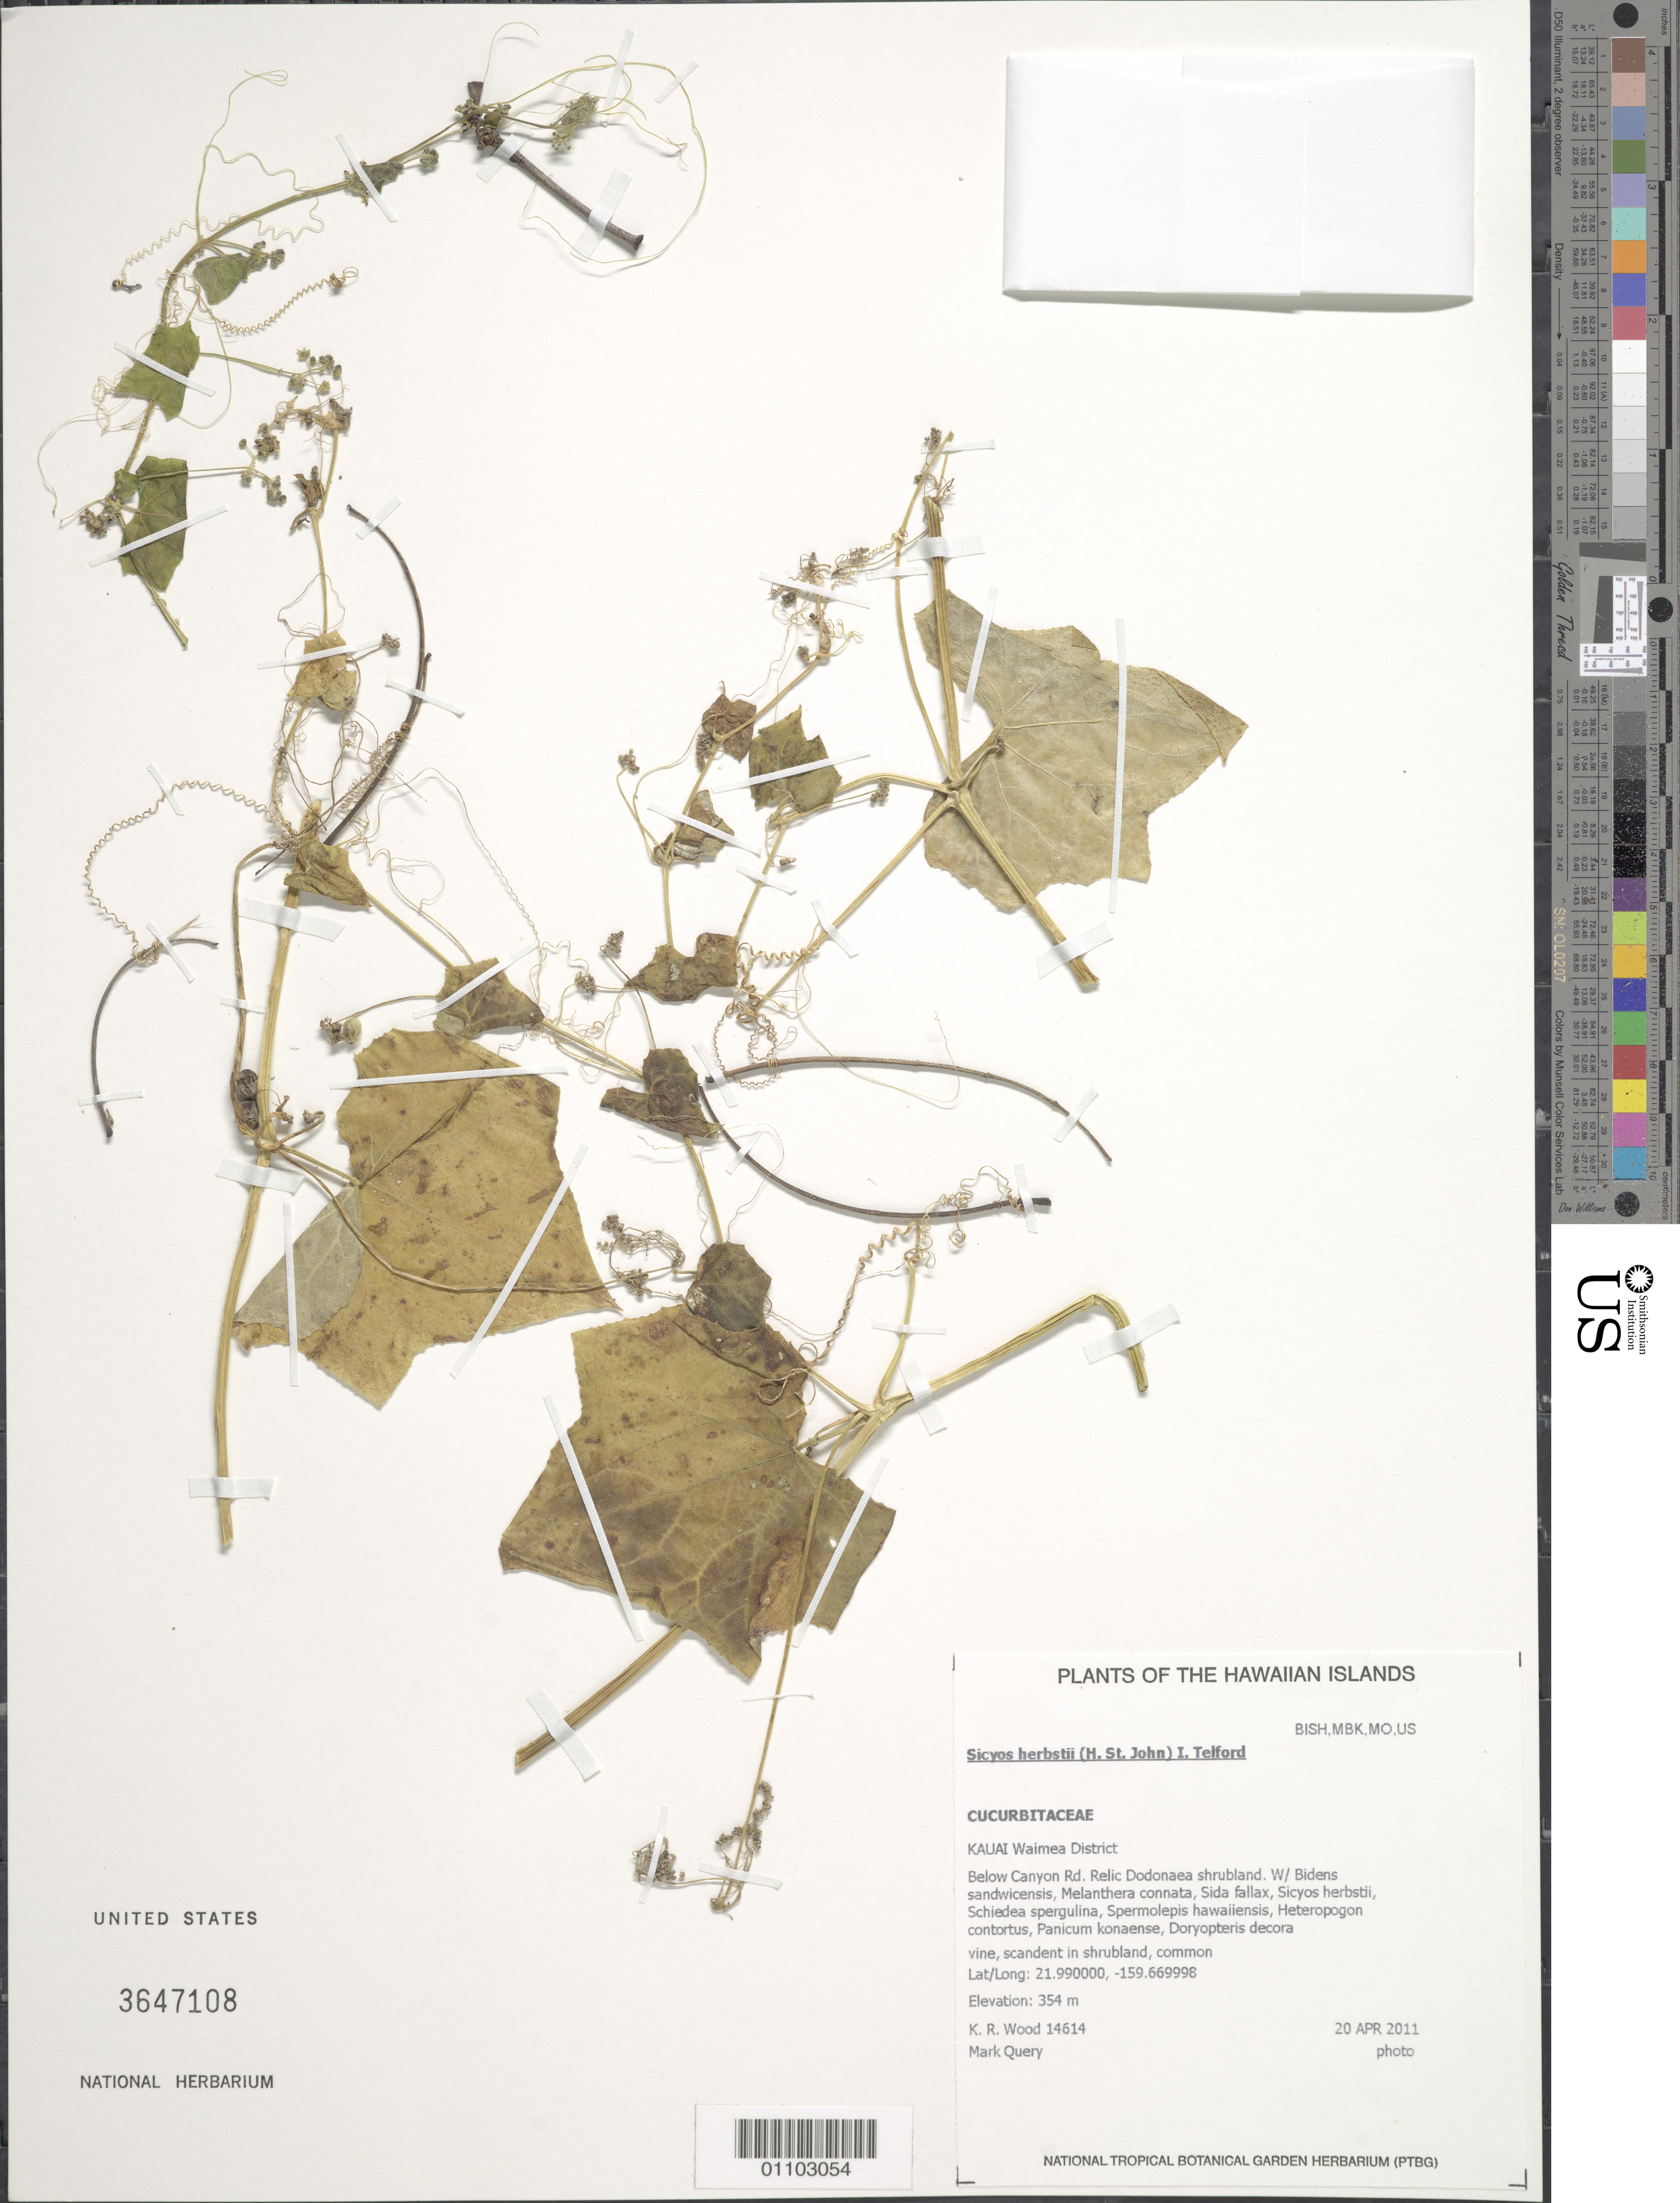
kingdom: Plantae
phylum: Tracheophyta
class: Magnoliopsida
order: Cucurbitales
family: Cucurbitaceae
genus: Sicyos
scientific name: Sicyos herbstii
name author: (H. St. John) Telford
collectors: K. R. Wood & M. Query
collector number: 14614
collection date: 2011-04-20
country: United States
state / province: Hawaii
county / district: Kauai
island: Kaua'i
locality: Waimea District, below Canyon Road.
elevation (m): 354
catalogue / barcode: US 3647108